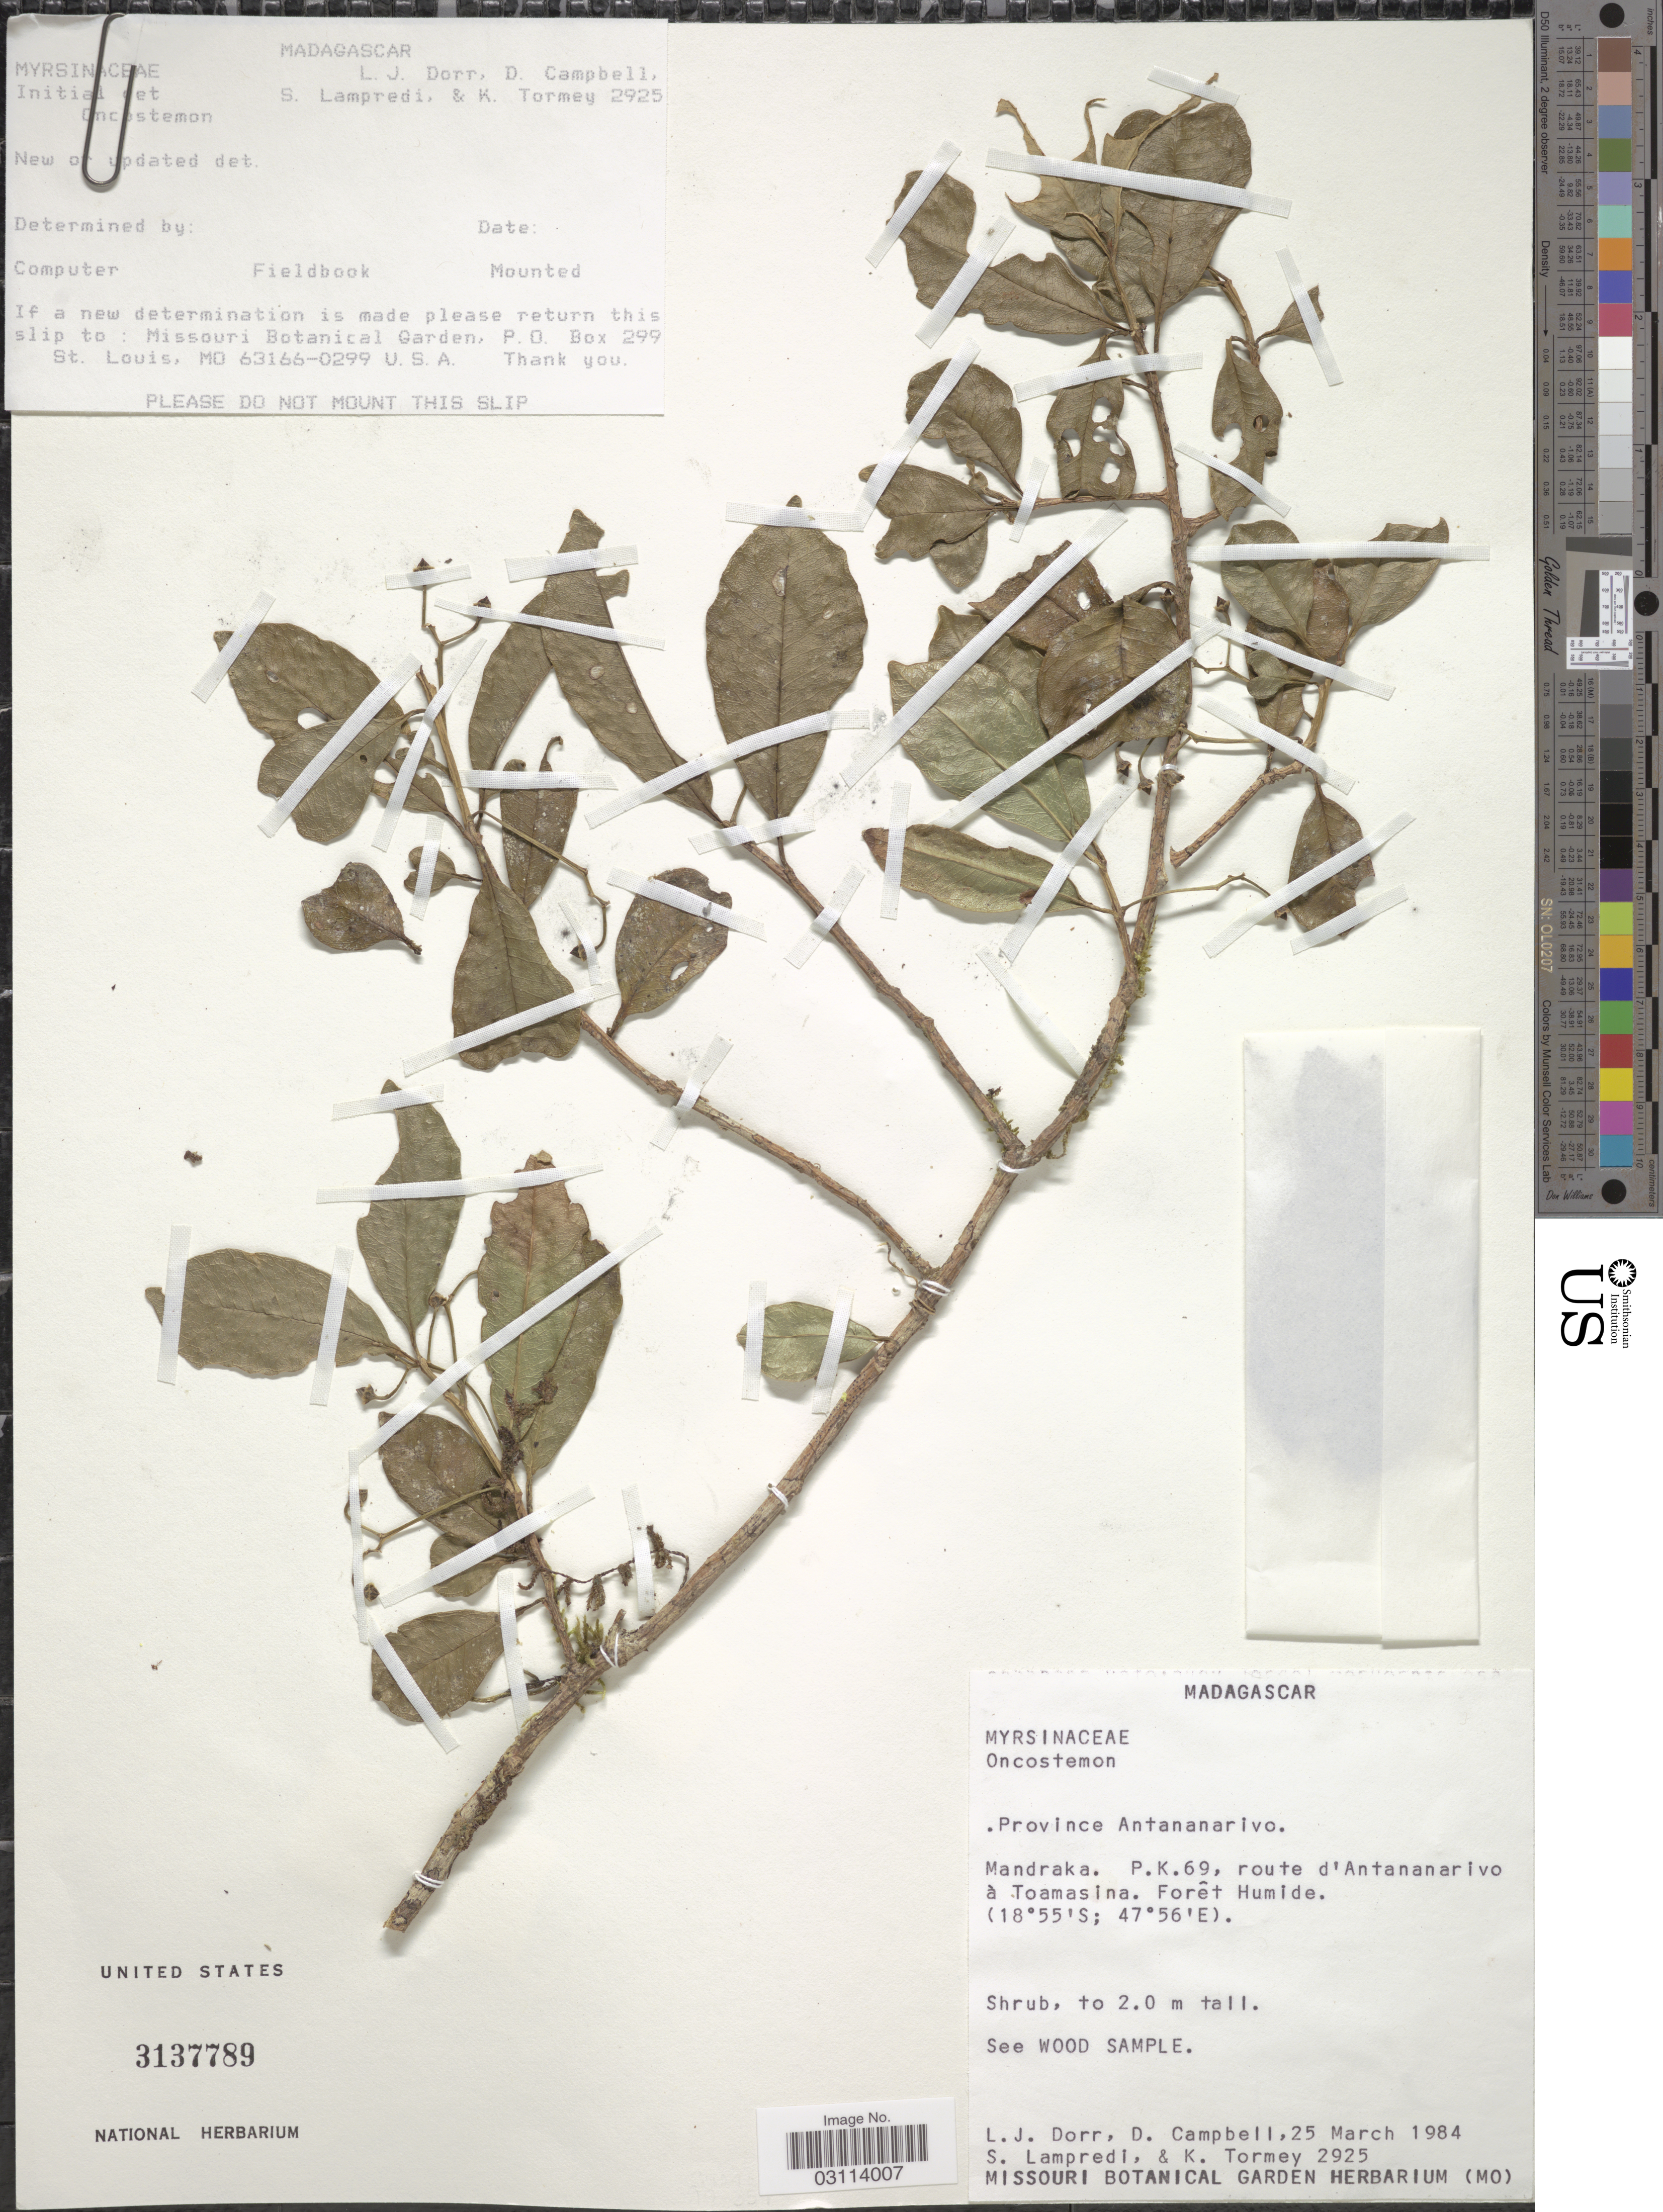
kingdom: Plantae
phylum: Tracheophyta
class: Magnoliopsida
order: Ericales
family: Primulaceae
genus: Oncostemon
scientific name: Oncostemon sp.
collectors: L. J. Dorr, D. Campbell, S. Lampredi & K. Tormey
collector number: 2925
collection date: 1984-03-25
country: Madagascar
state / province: Analamanga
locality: Mandraka. P.K. 69, route d'Antananarivo à Toamasina.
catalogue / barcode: US 3137789